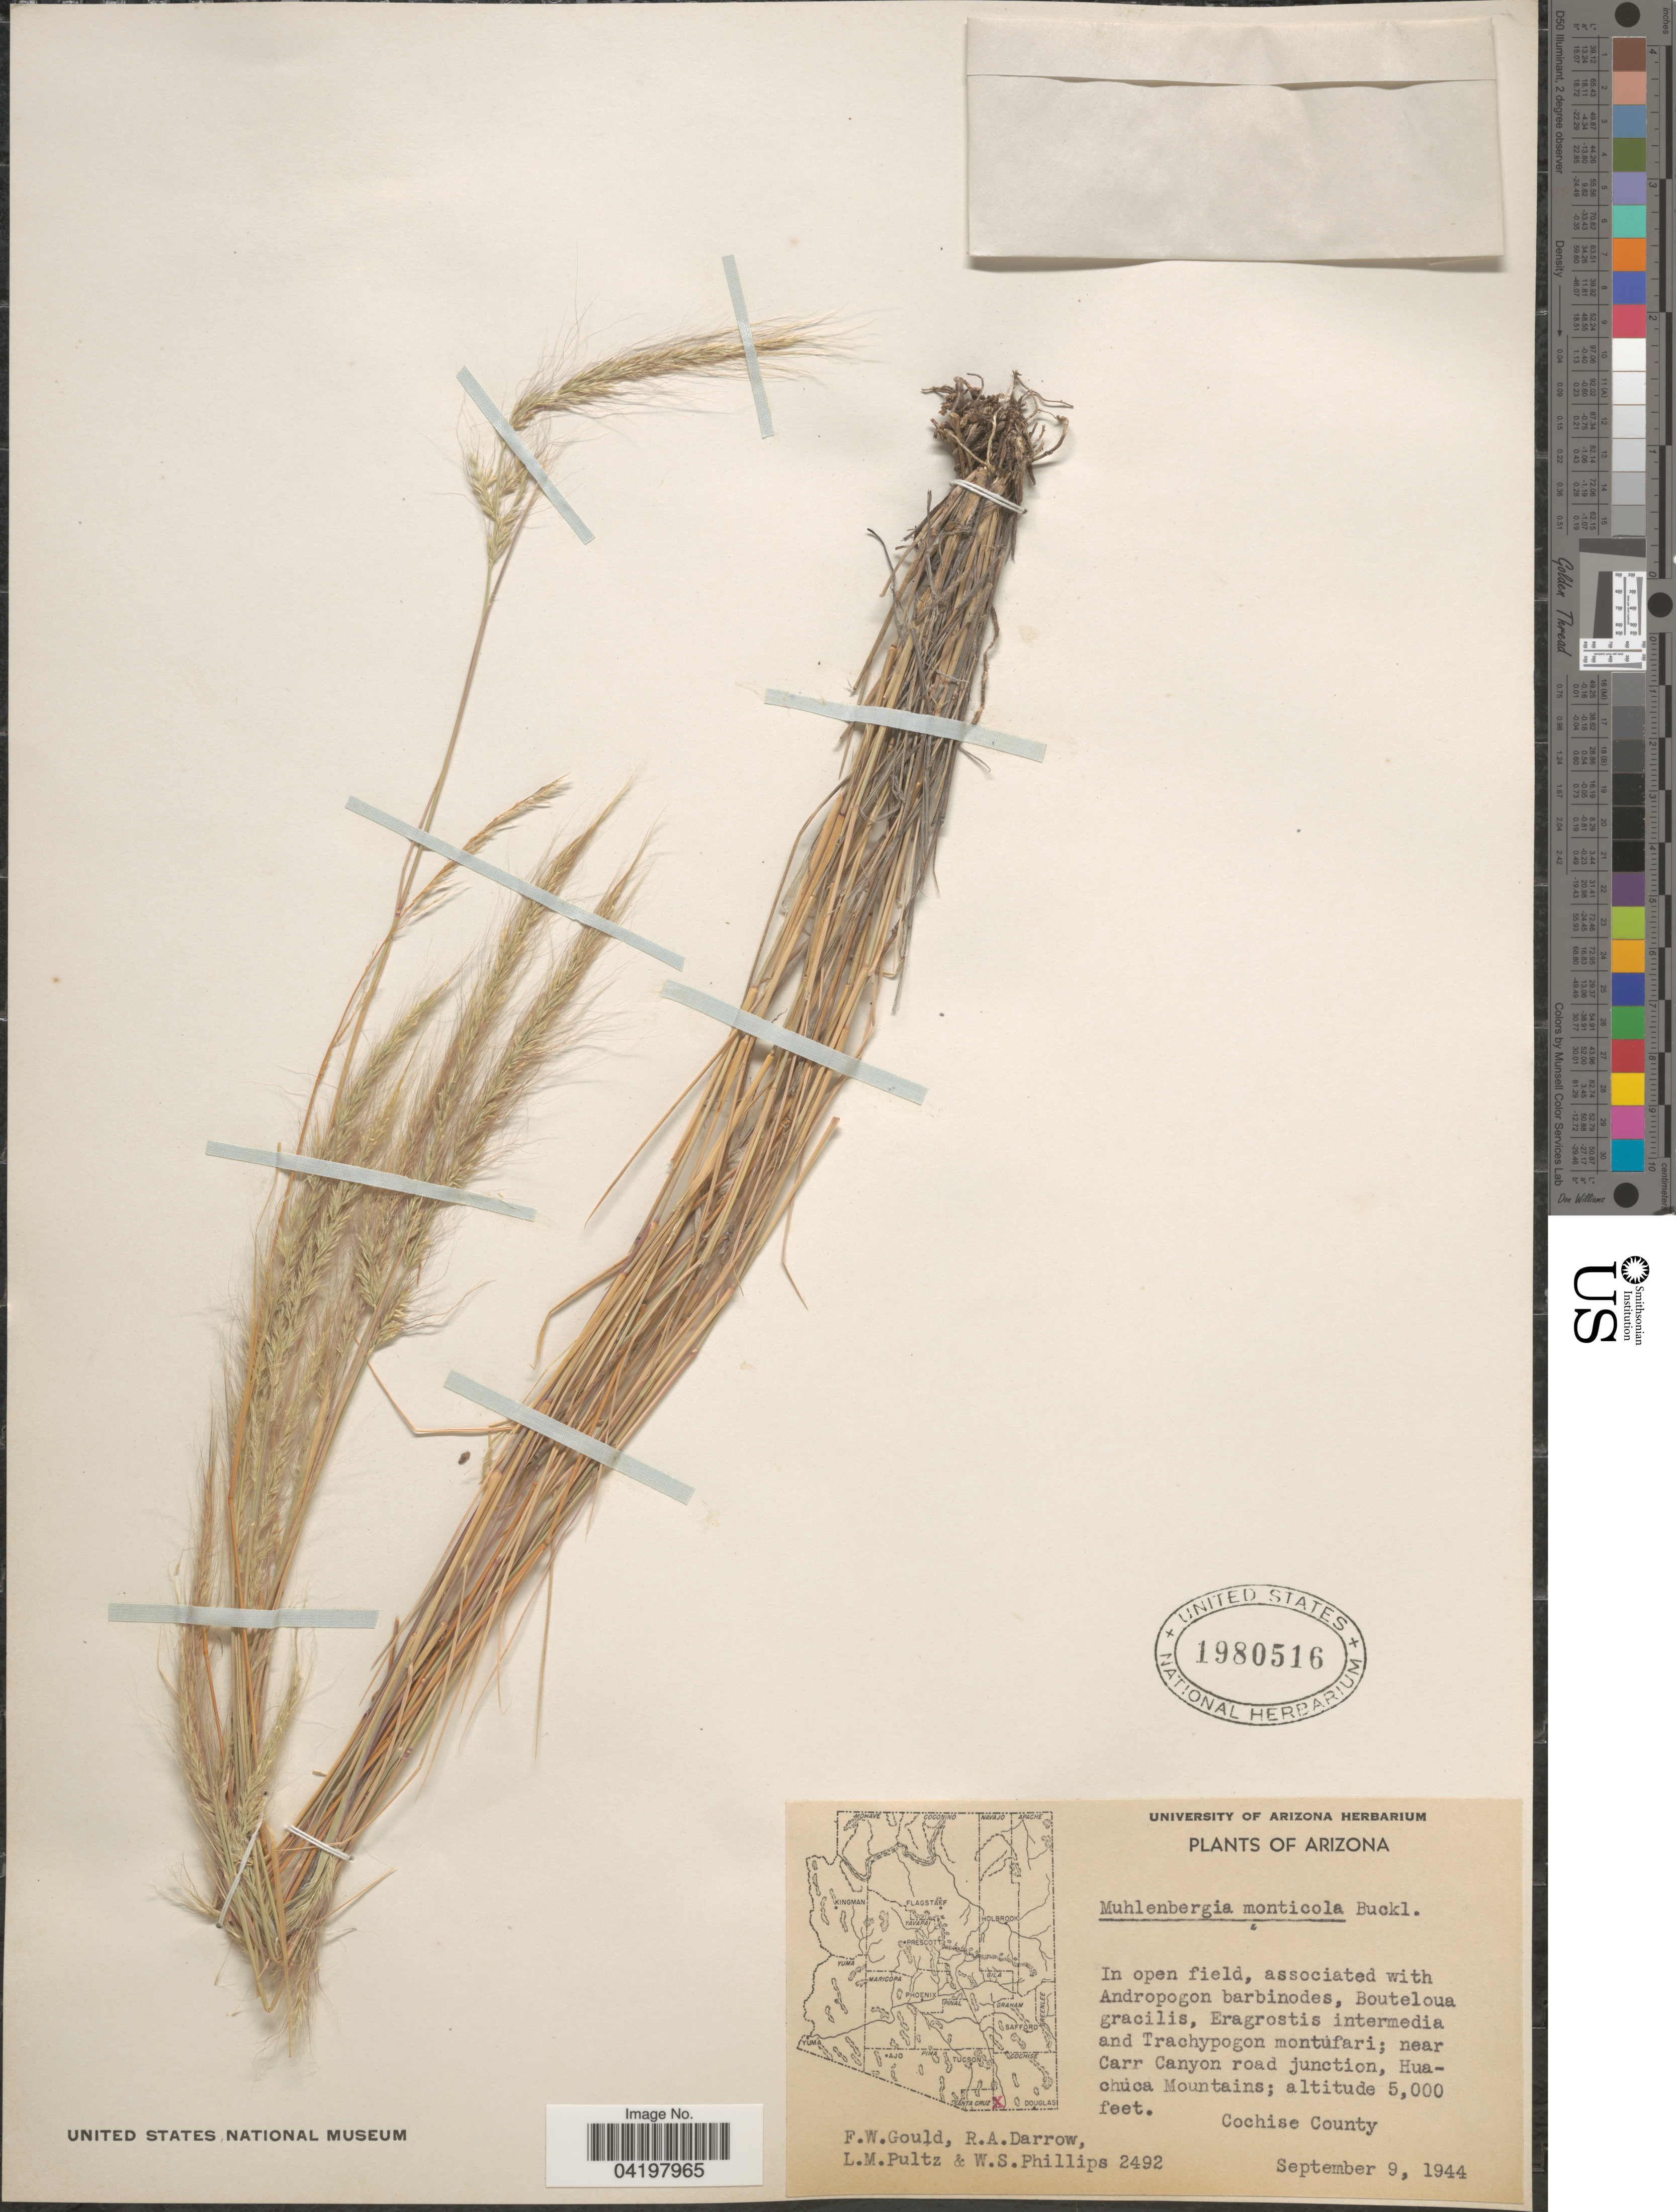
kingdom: Plantae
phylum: Tracheophyta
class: Liliopsida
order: Poales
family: Poaceae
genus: Muhlenbergia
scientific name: Muhlenbergia tenuifolia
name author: (Kunth) Kunth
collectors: F. W. Gould, R. A. Darrow, L. Pultz & W. S. Phillips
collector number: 2492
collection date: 1944-09-09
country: United States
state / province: Arizona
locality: Near Carr Canyon road junction, Huachuca Mountains. Cochise County.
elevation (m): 1524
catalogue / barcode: US 1980516